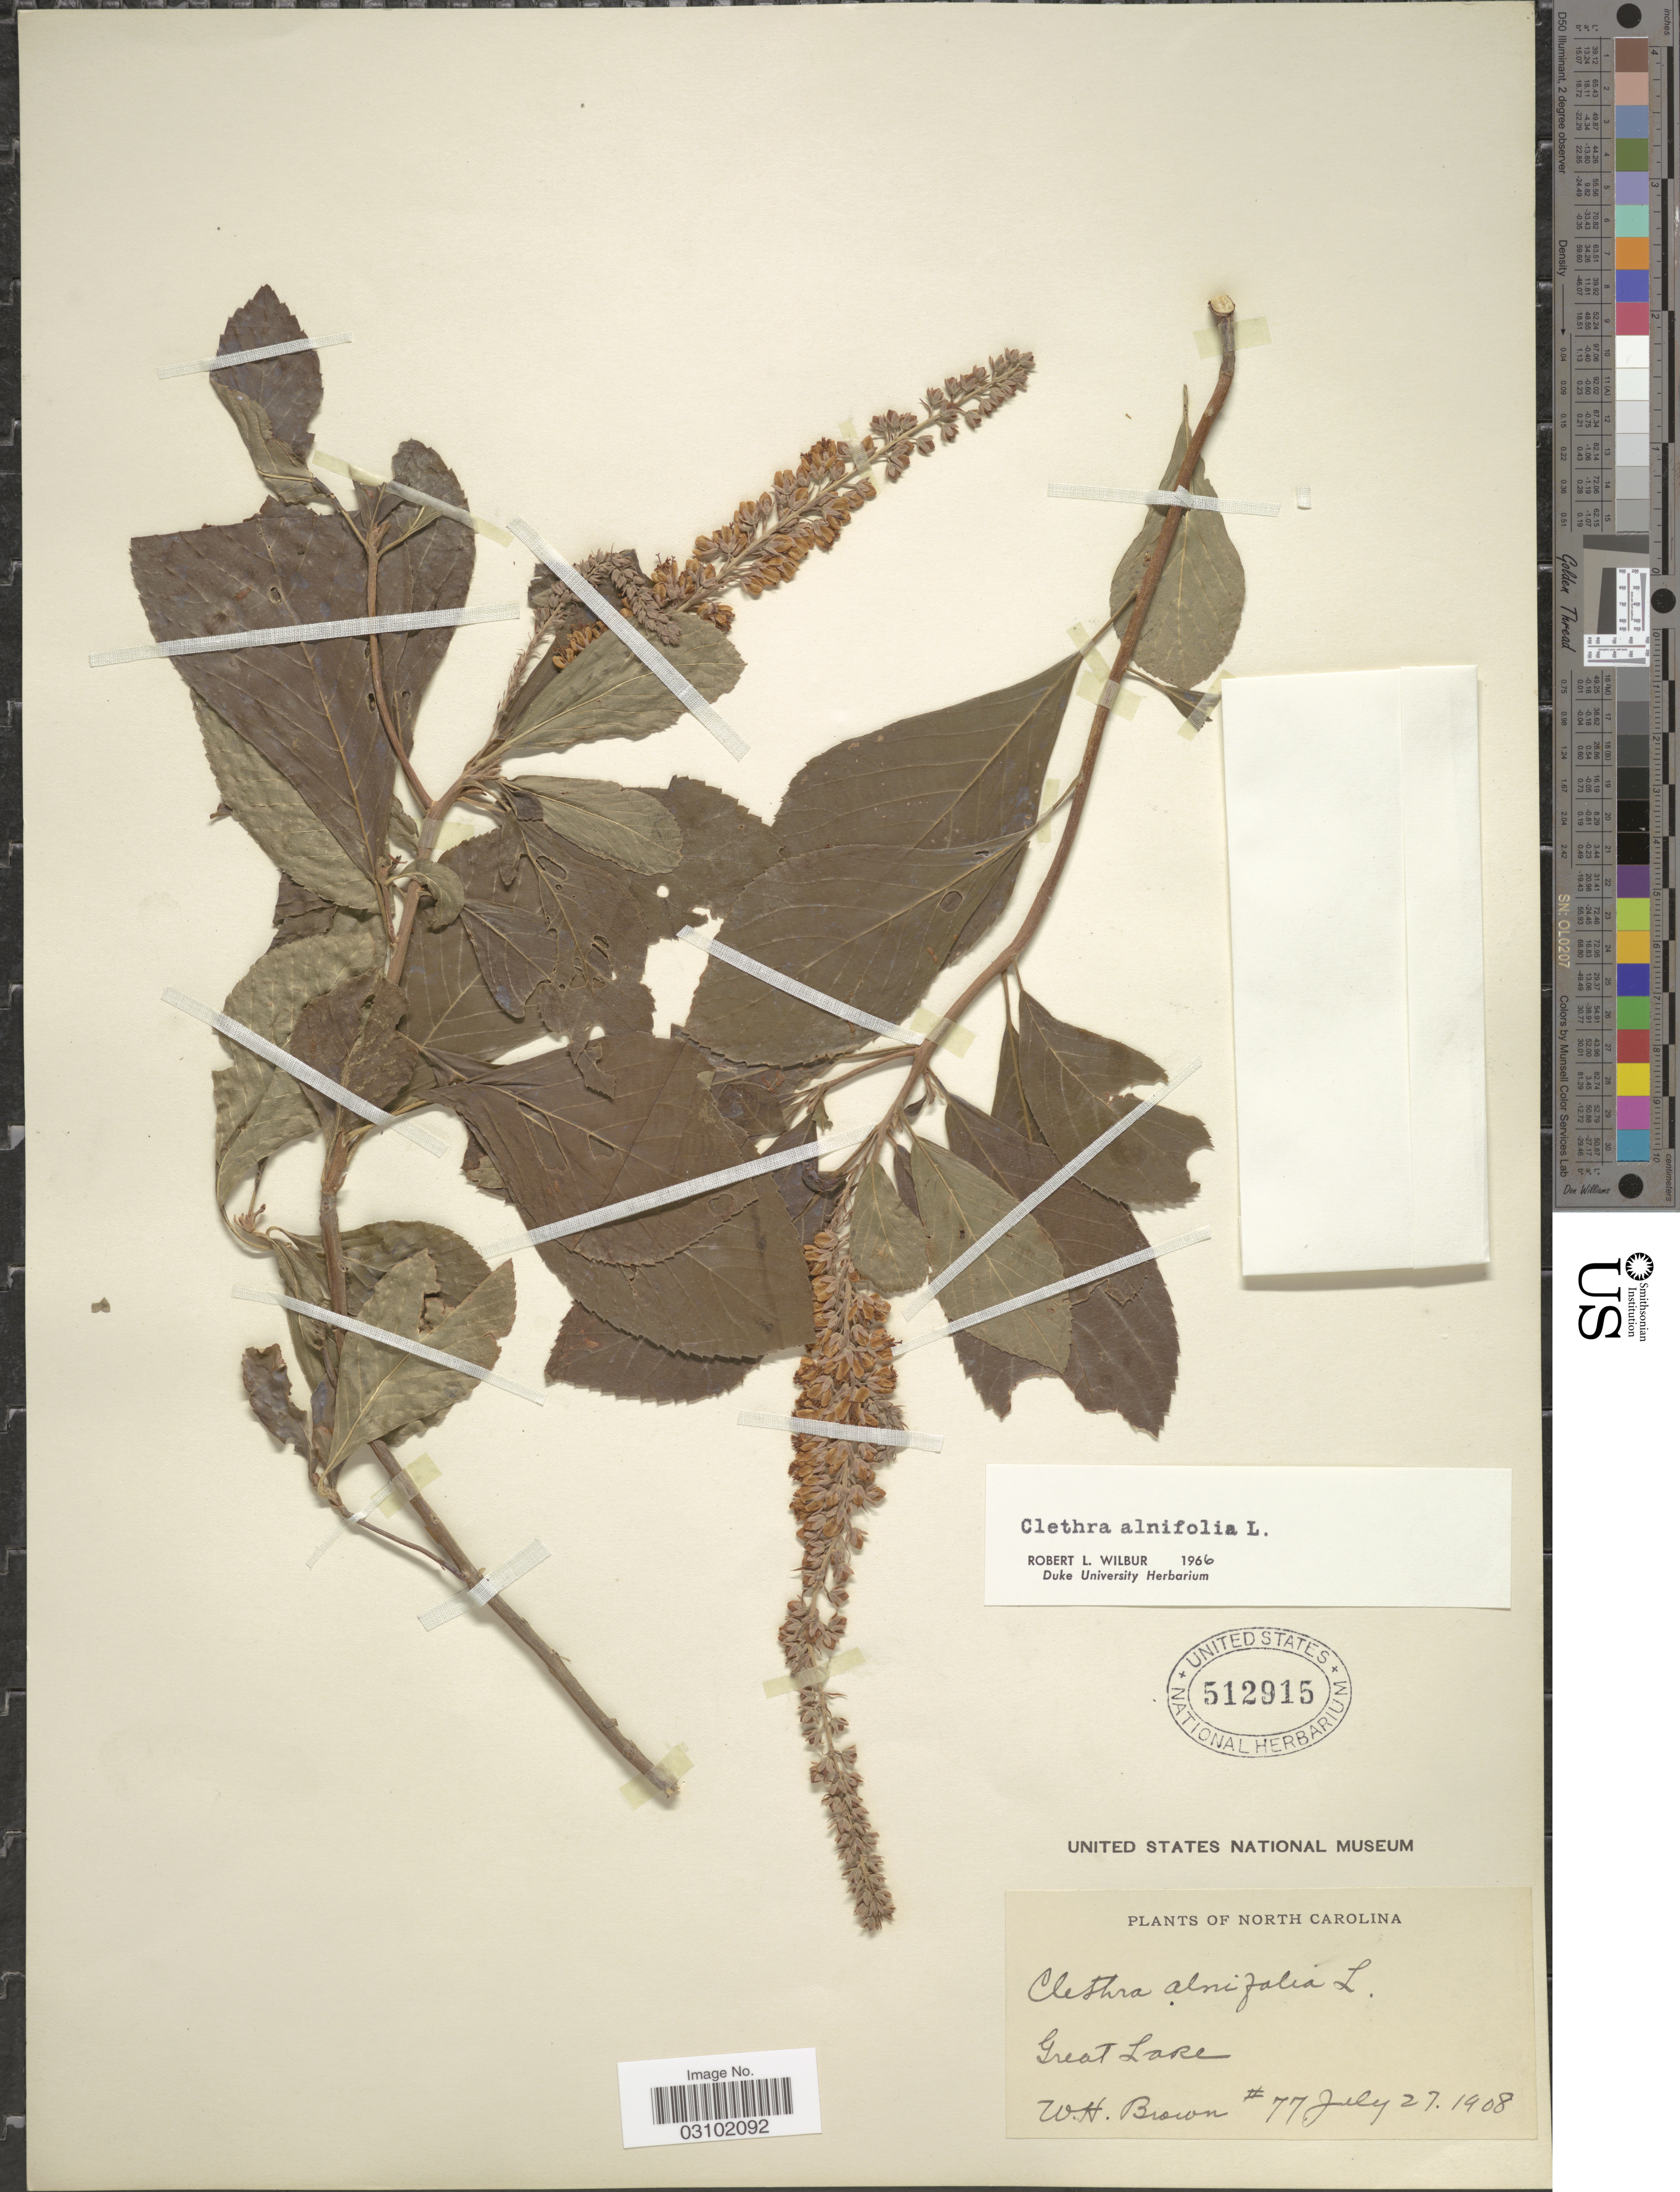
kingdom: Plantae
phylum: Tracheophyta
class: Magnoliopsida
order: Ericales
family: Clethraceae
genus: Clethra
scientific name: Clethra alnifolia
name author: L.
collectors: W. H. Brown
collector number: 77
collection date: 1908-07-27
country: United States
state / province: North Carolina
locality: Great Lake.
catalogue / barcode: US 512915